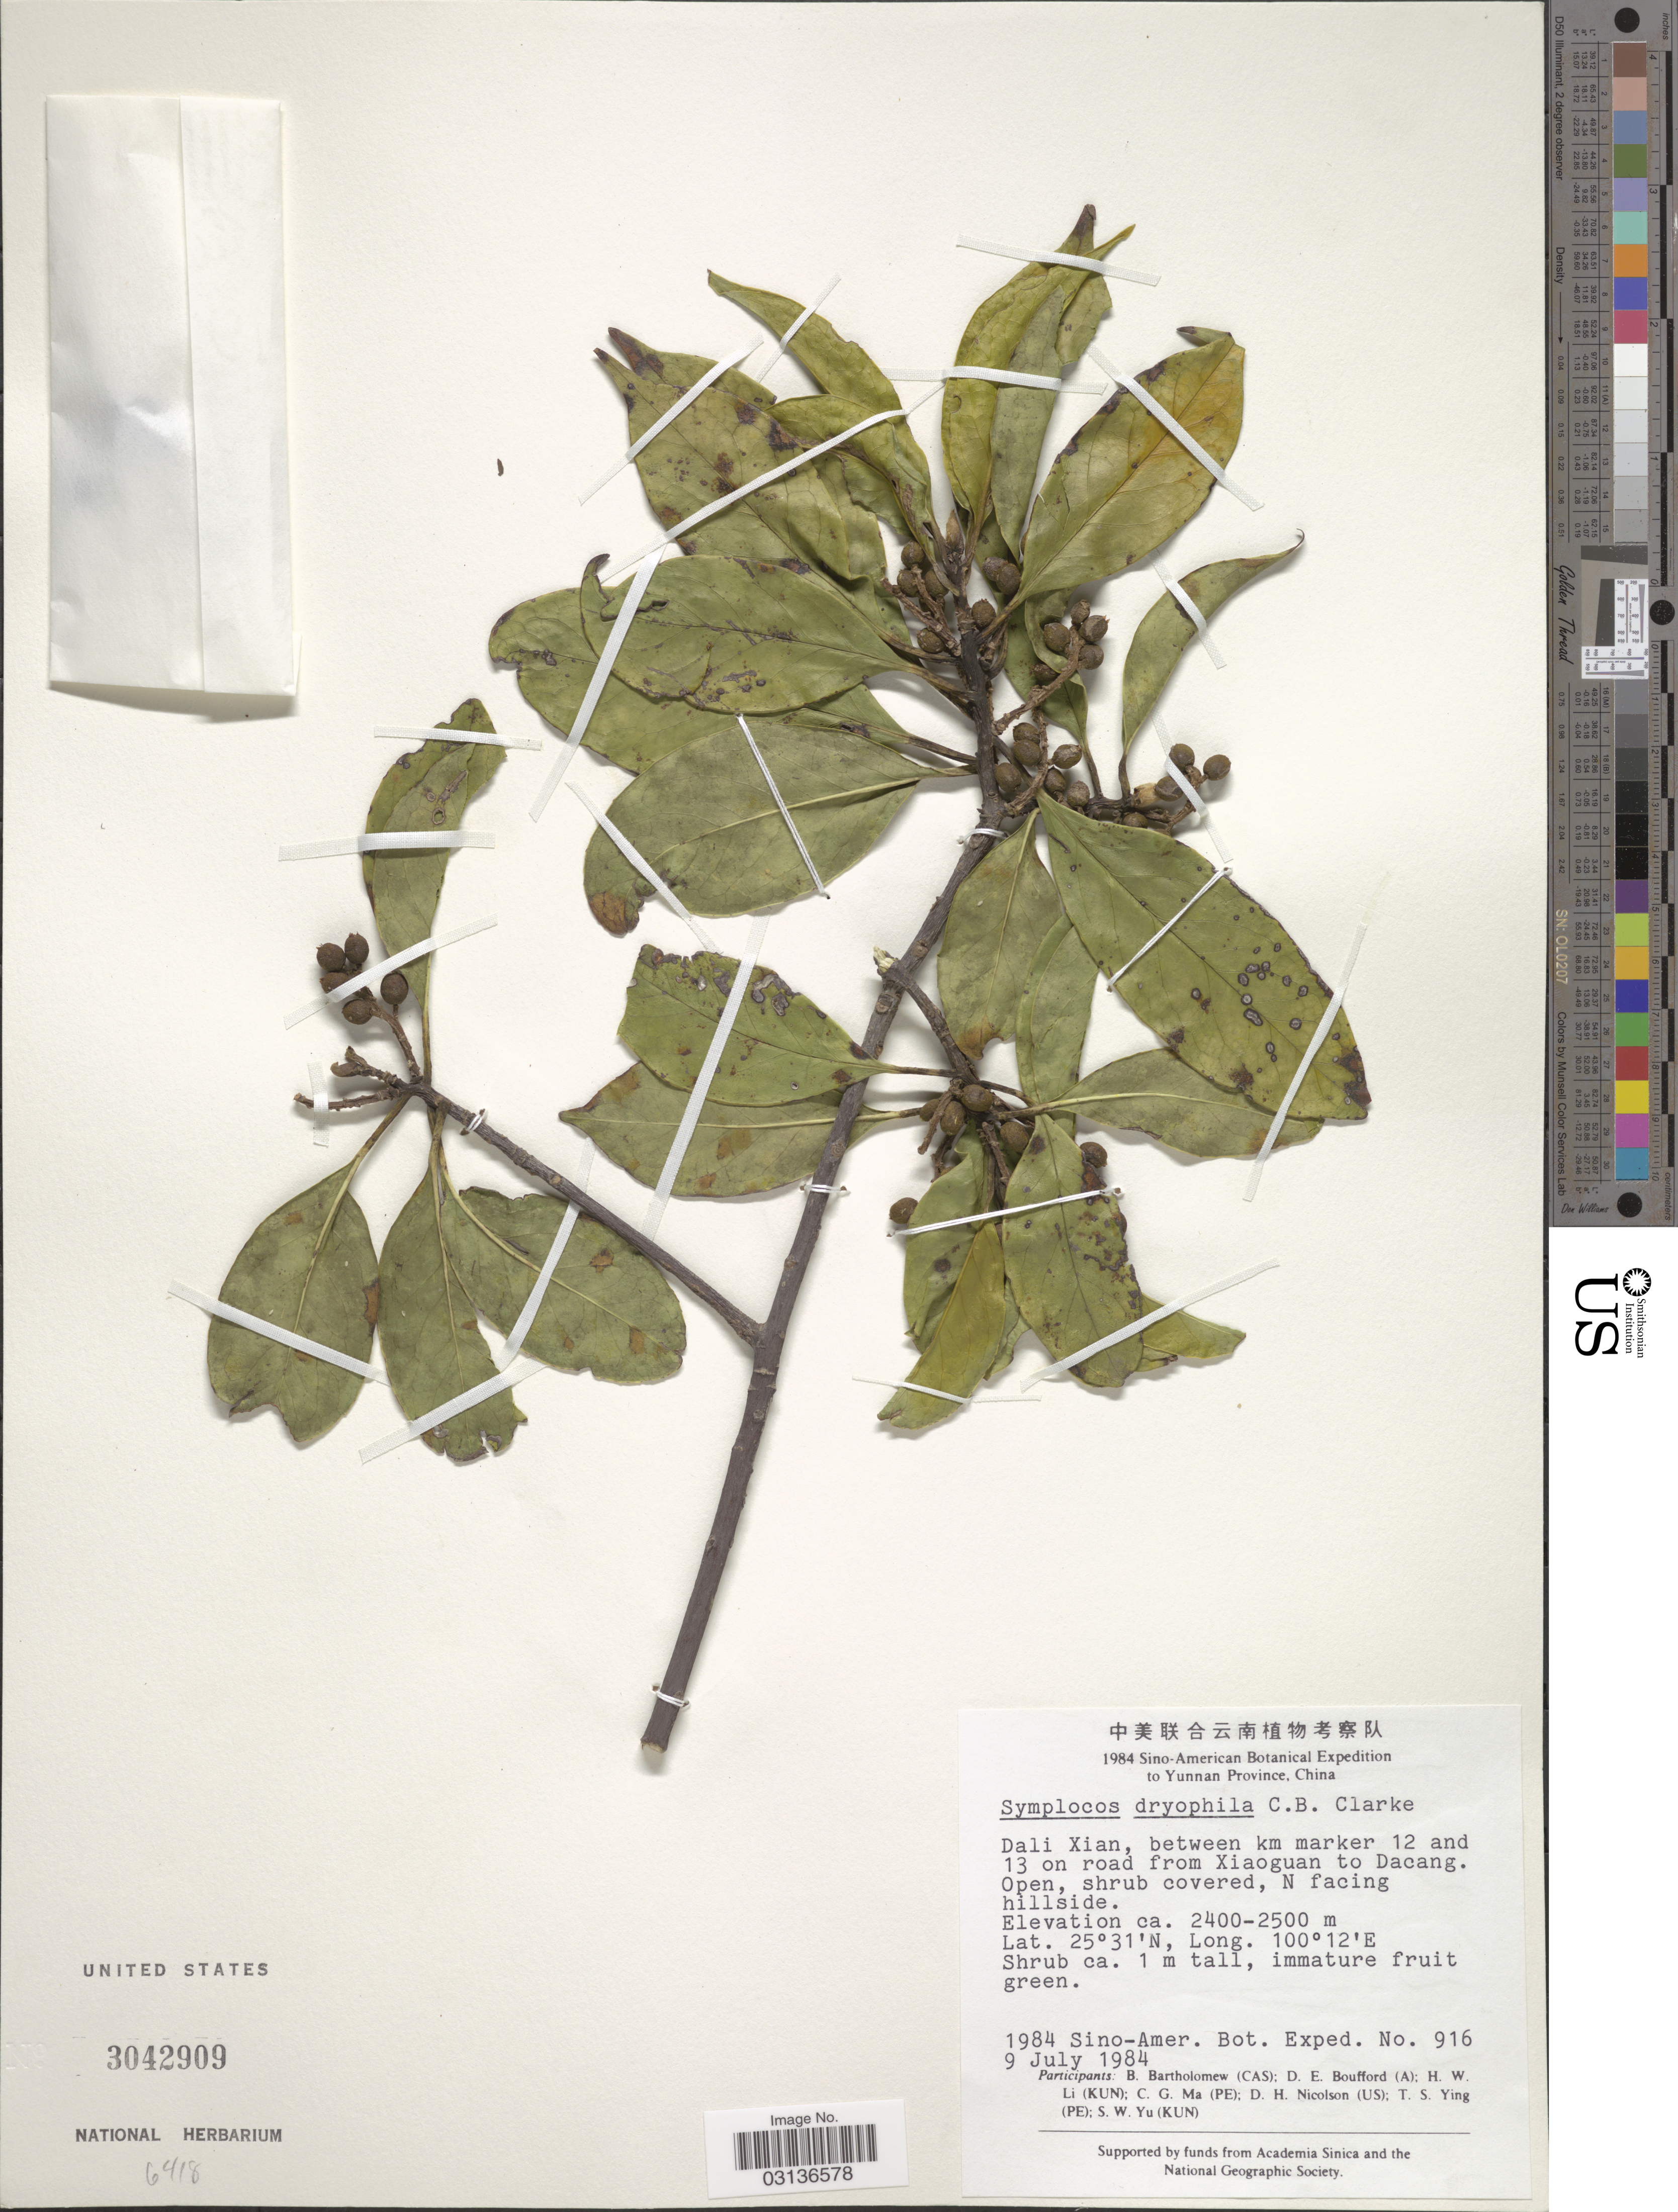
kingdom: Plantae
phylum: Tracheophyta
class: Magnoliopsida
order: Ericales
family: Symplocaceae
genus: Symplocos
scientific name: Symplocos dryophila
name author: C.B. Clarke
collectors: Sino-Amer. Bot. Exped. 1984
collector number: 916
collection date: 1984-07-09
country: China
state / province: Yunnan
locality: Dali Xian, between km marker 12 and 13 on road from Xiaoguan to Dacang.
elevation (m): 2400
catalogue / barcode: US 3042909